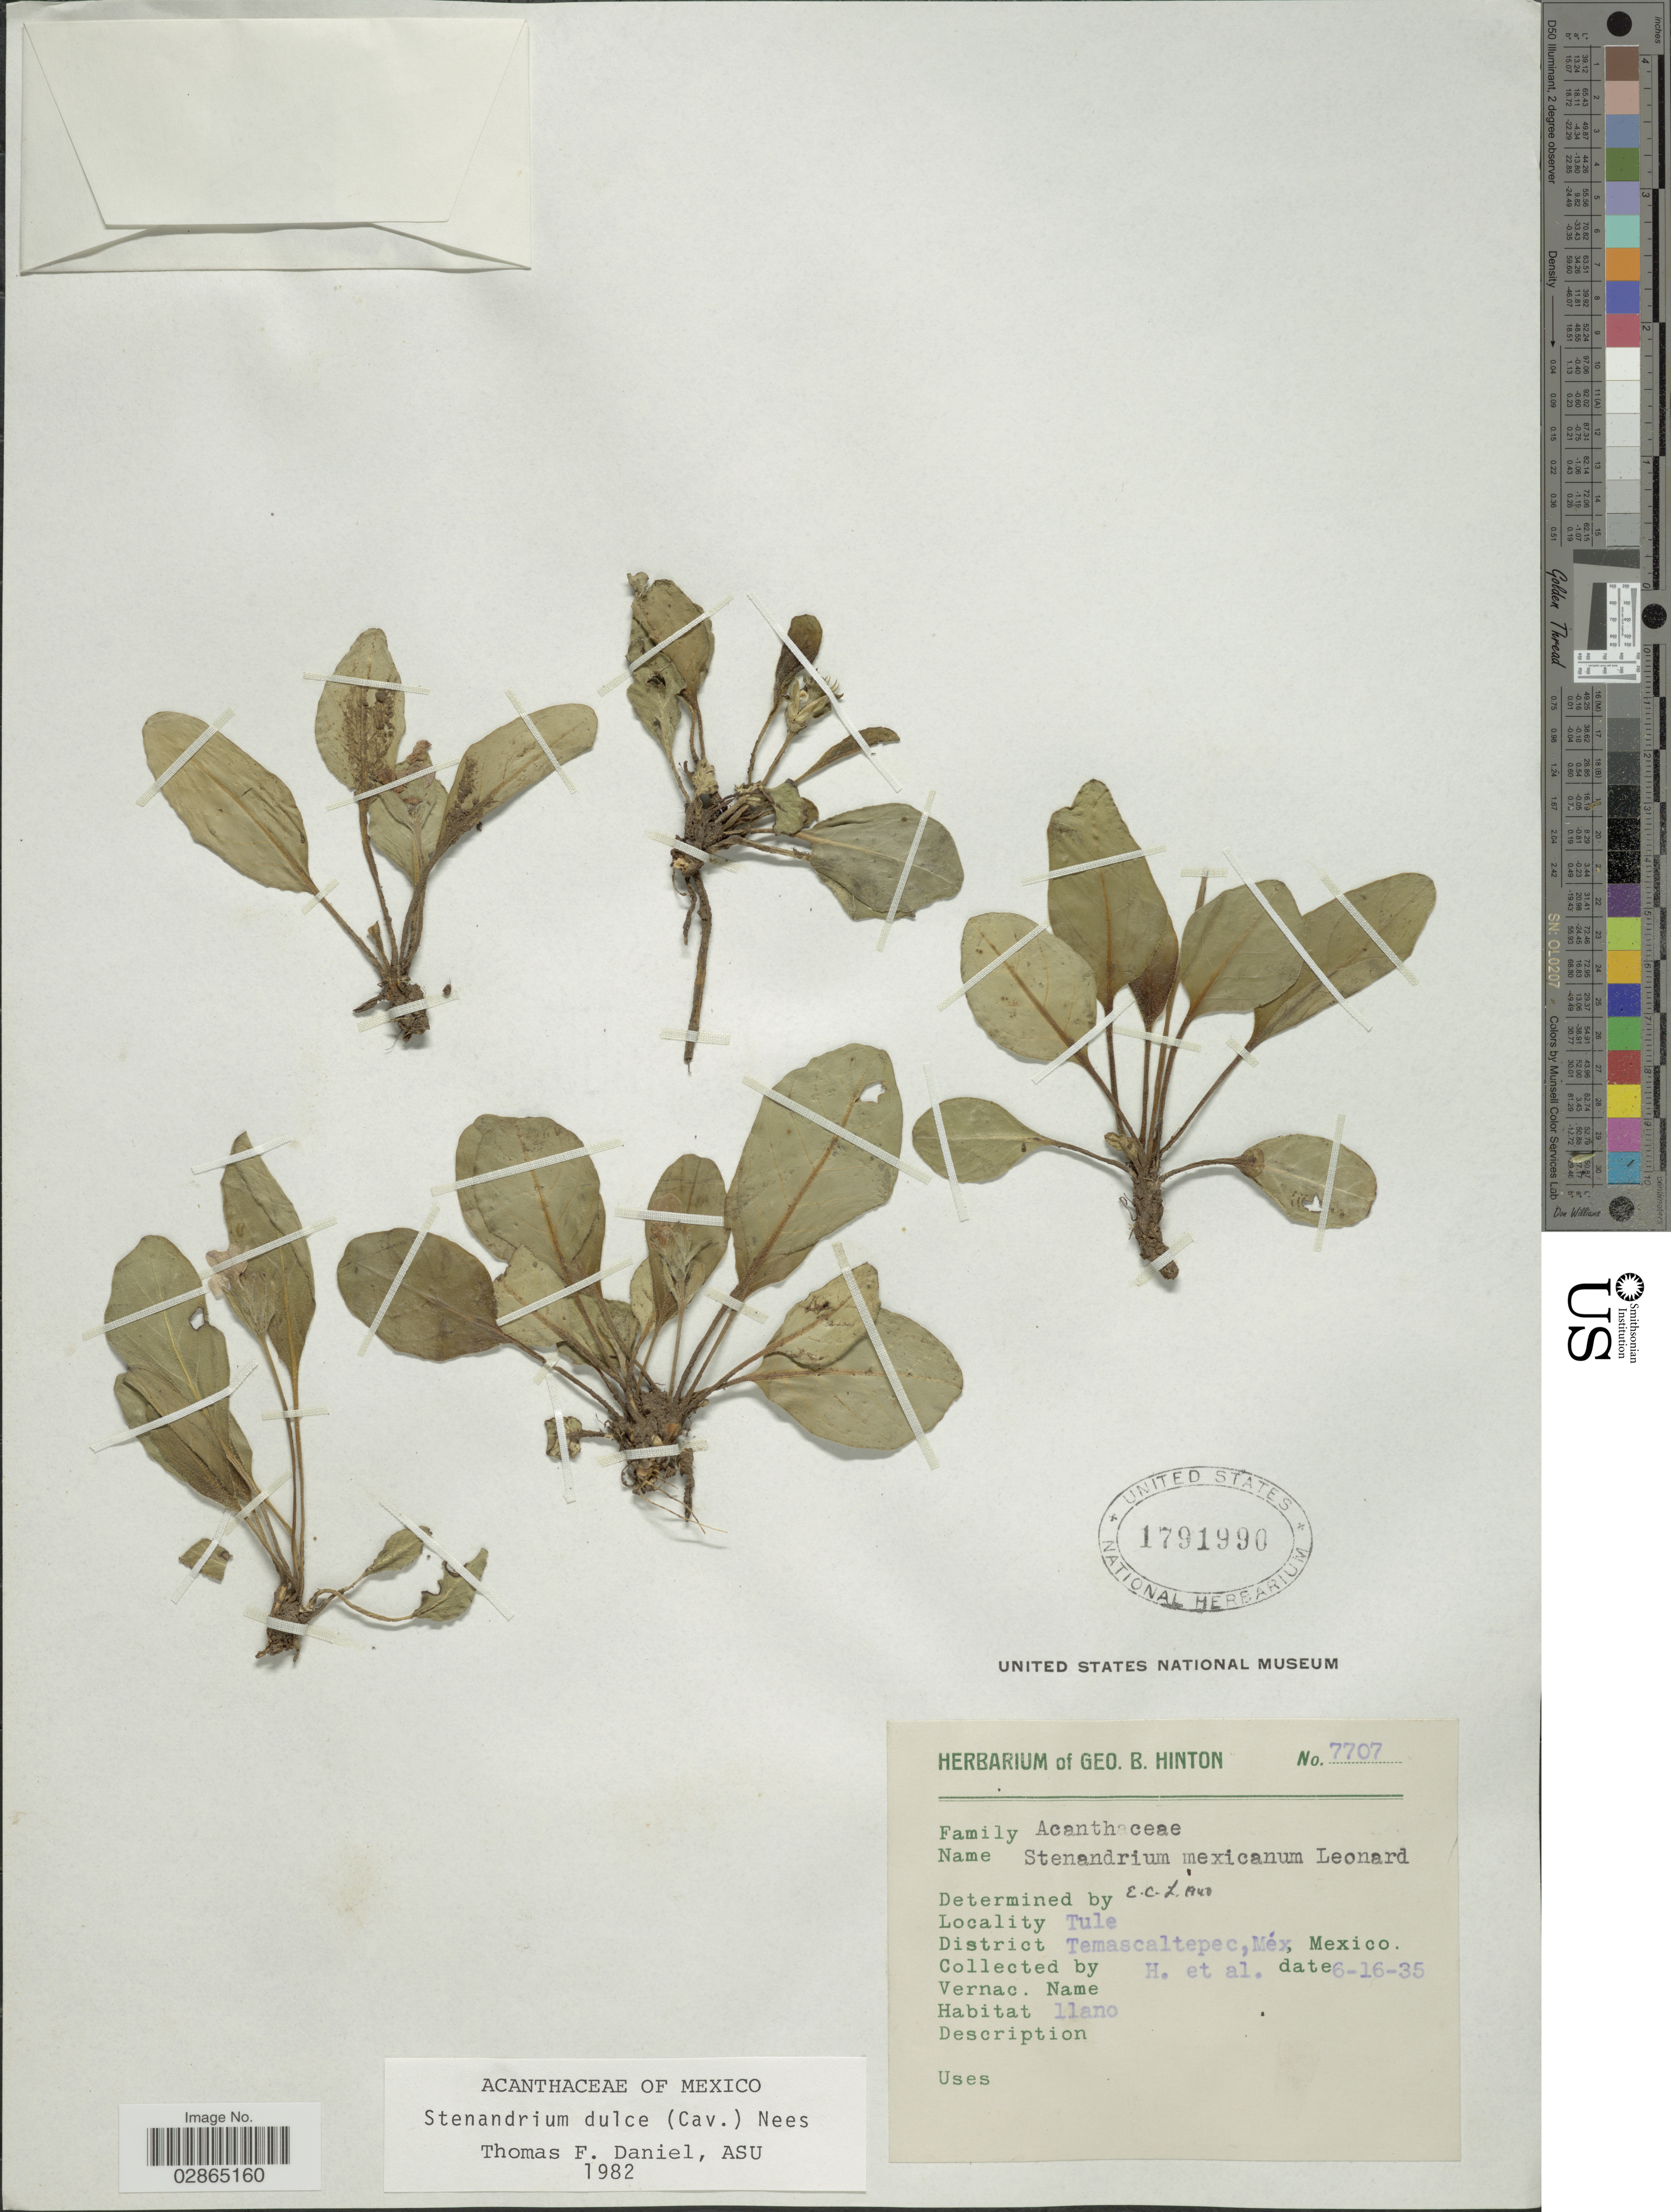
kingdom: Plantae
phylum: Tracheophyta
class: Magnoliopsida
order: Lamiales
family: Acanthaceae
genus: Stenandrium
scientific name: Stenandrium mexicanum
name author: Leonard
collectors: G. B. Hinton & et al.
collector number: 7707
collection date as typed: Transcribed d/m/y: 16/6/35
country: Mexico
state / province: México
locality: Tule, District Temascaltepec.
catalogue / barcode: US 1791990